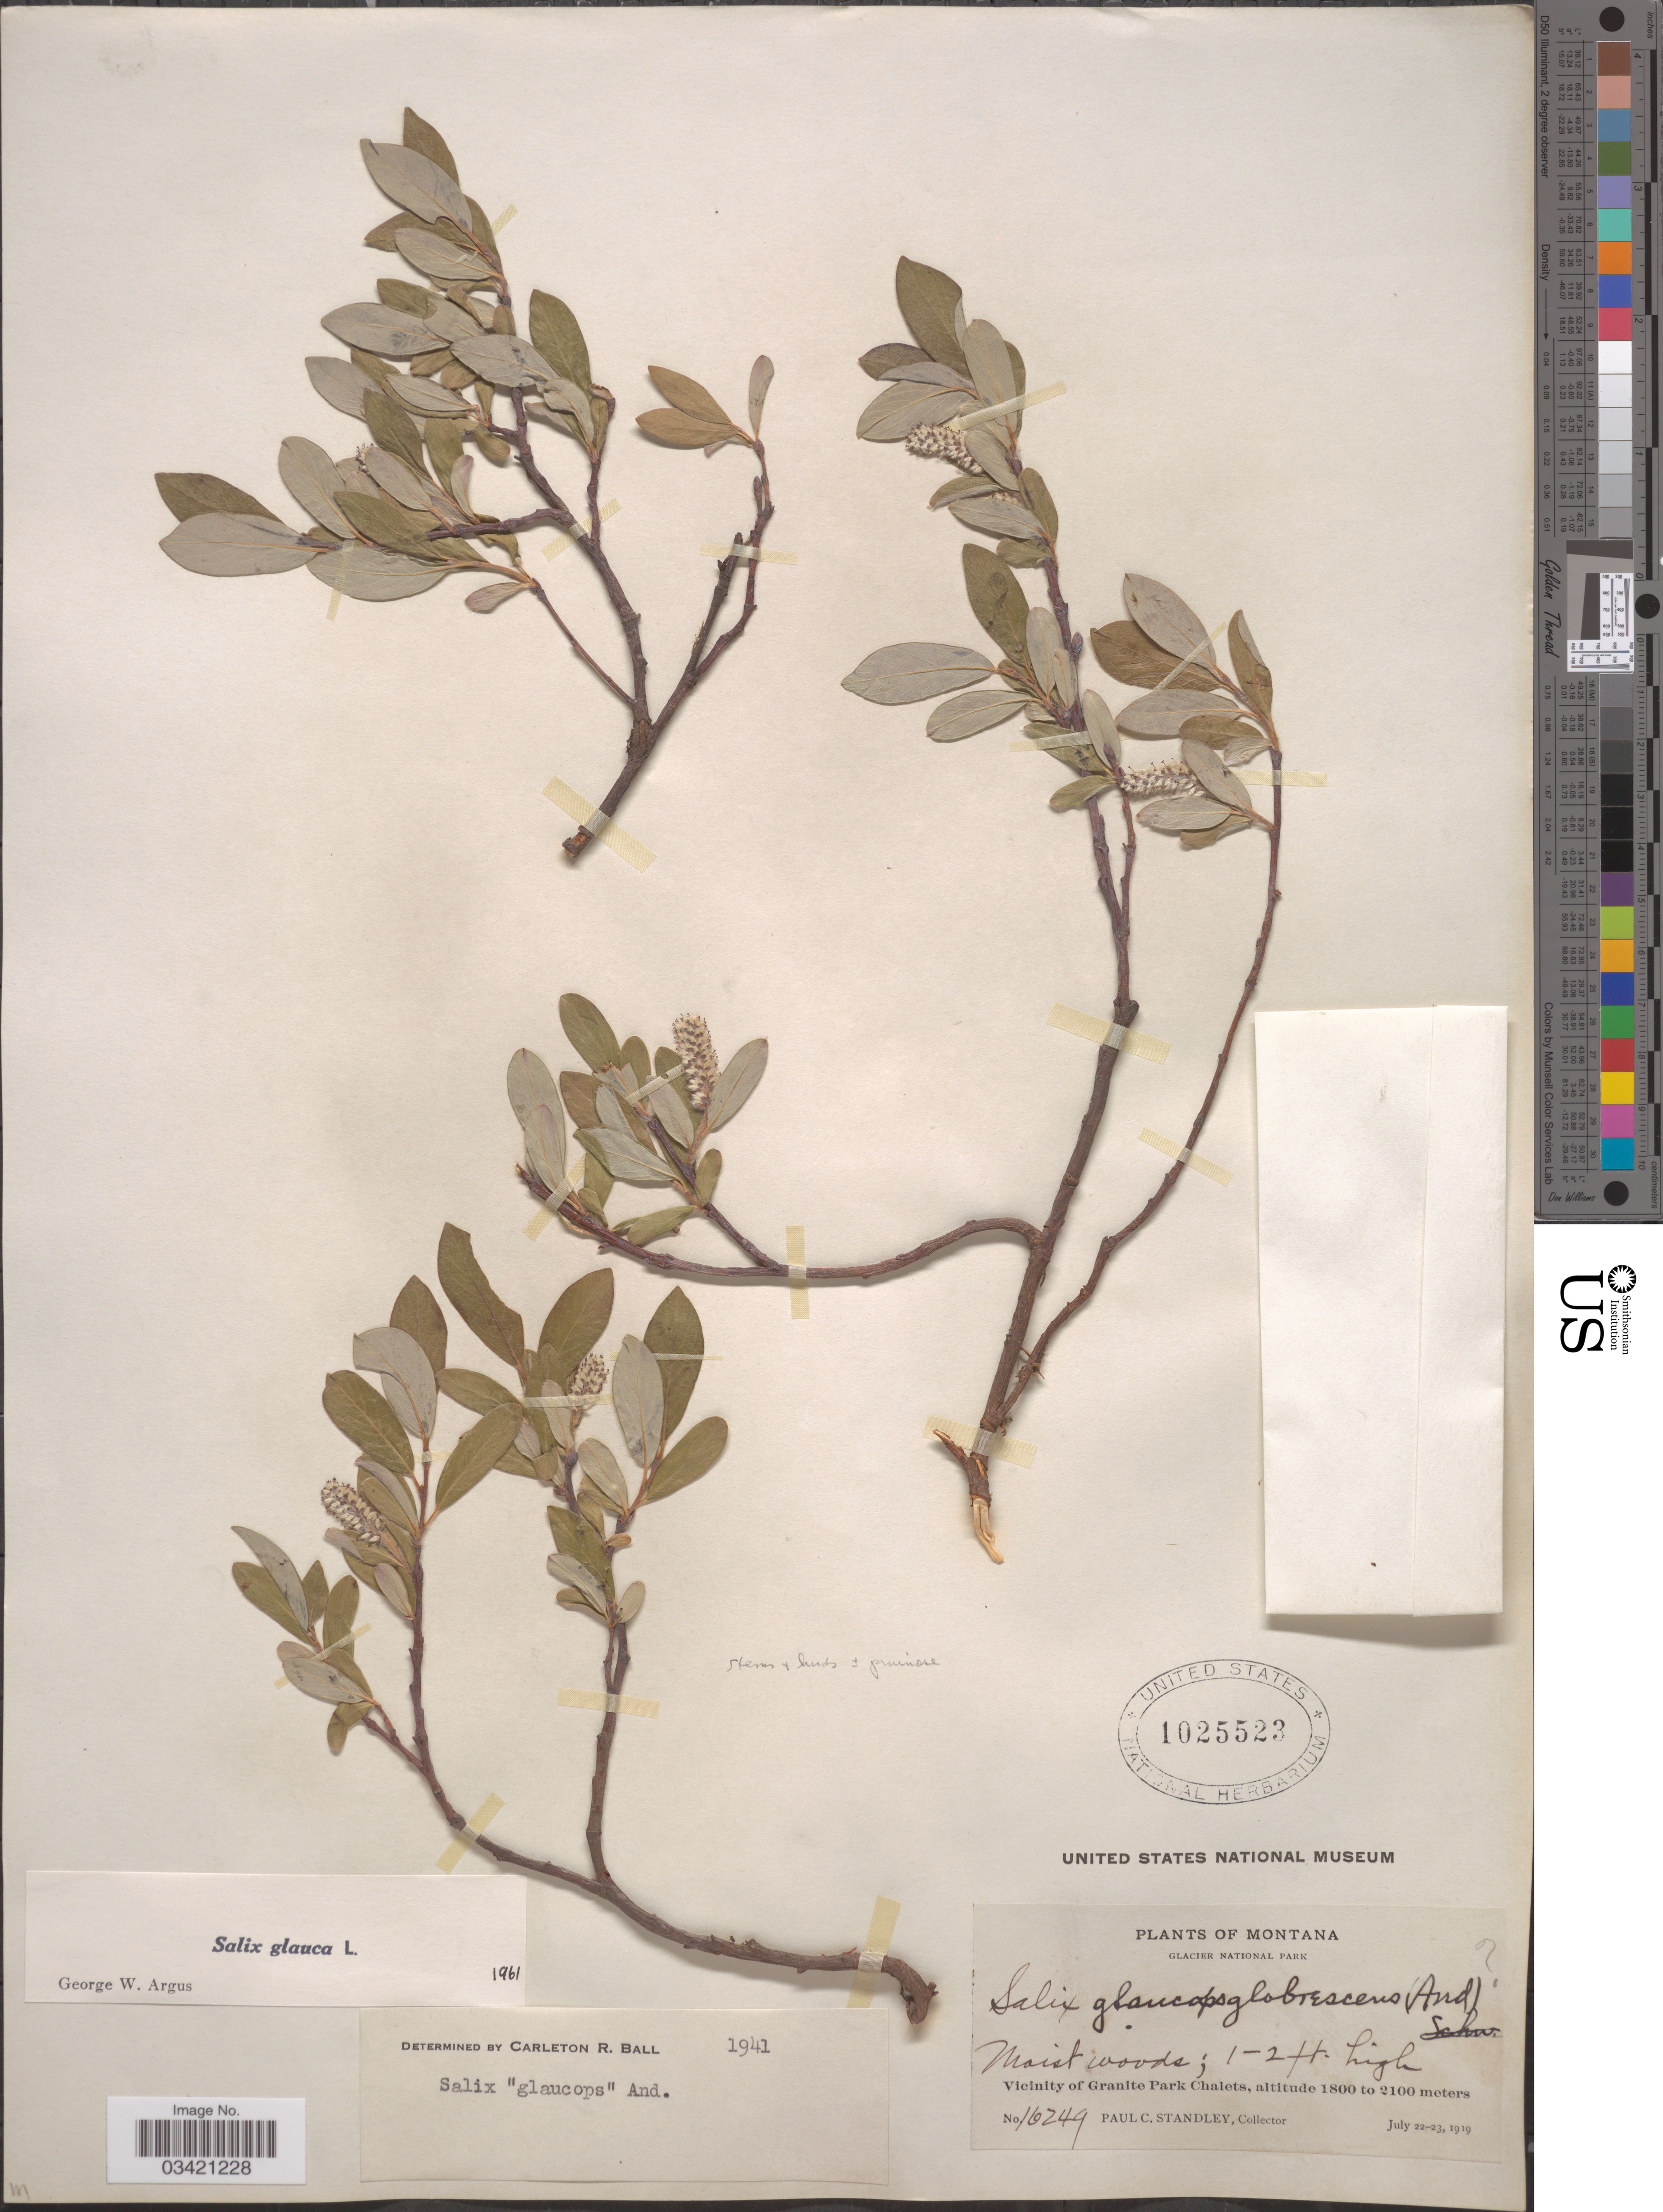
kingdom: Plantae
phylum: Tracheophyta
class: Magnoliopsida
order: Malpighiales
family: Salicaceae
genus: Salix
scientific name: Salix glauca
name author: L.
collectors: P. C. Standley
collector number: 16249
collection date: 1919-07-22/1919-07-23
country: United States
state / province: Montana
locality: Glacier National Park. Vicinity of Granite Park Chalets.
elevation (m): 1800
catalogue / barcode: US 1025523